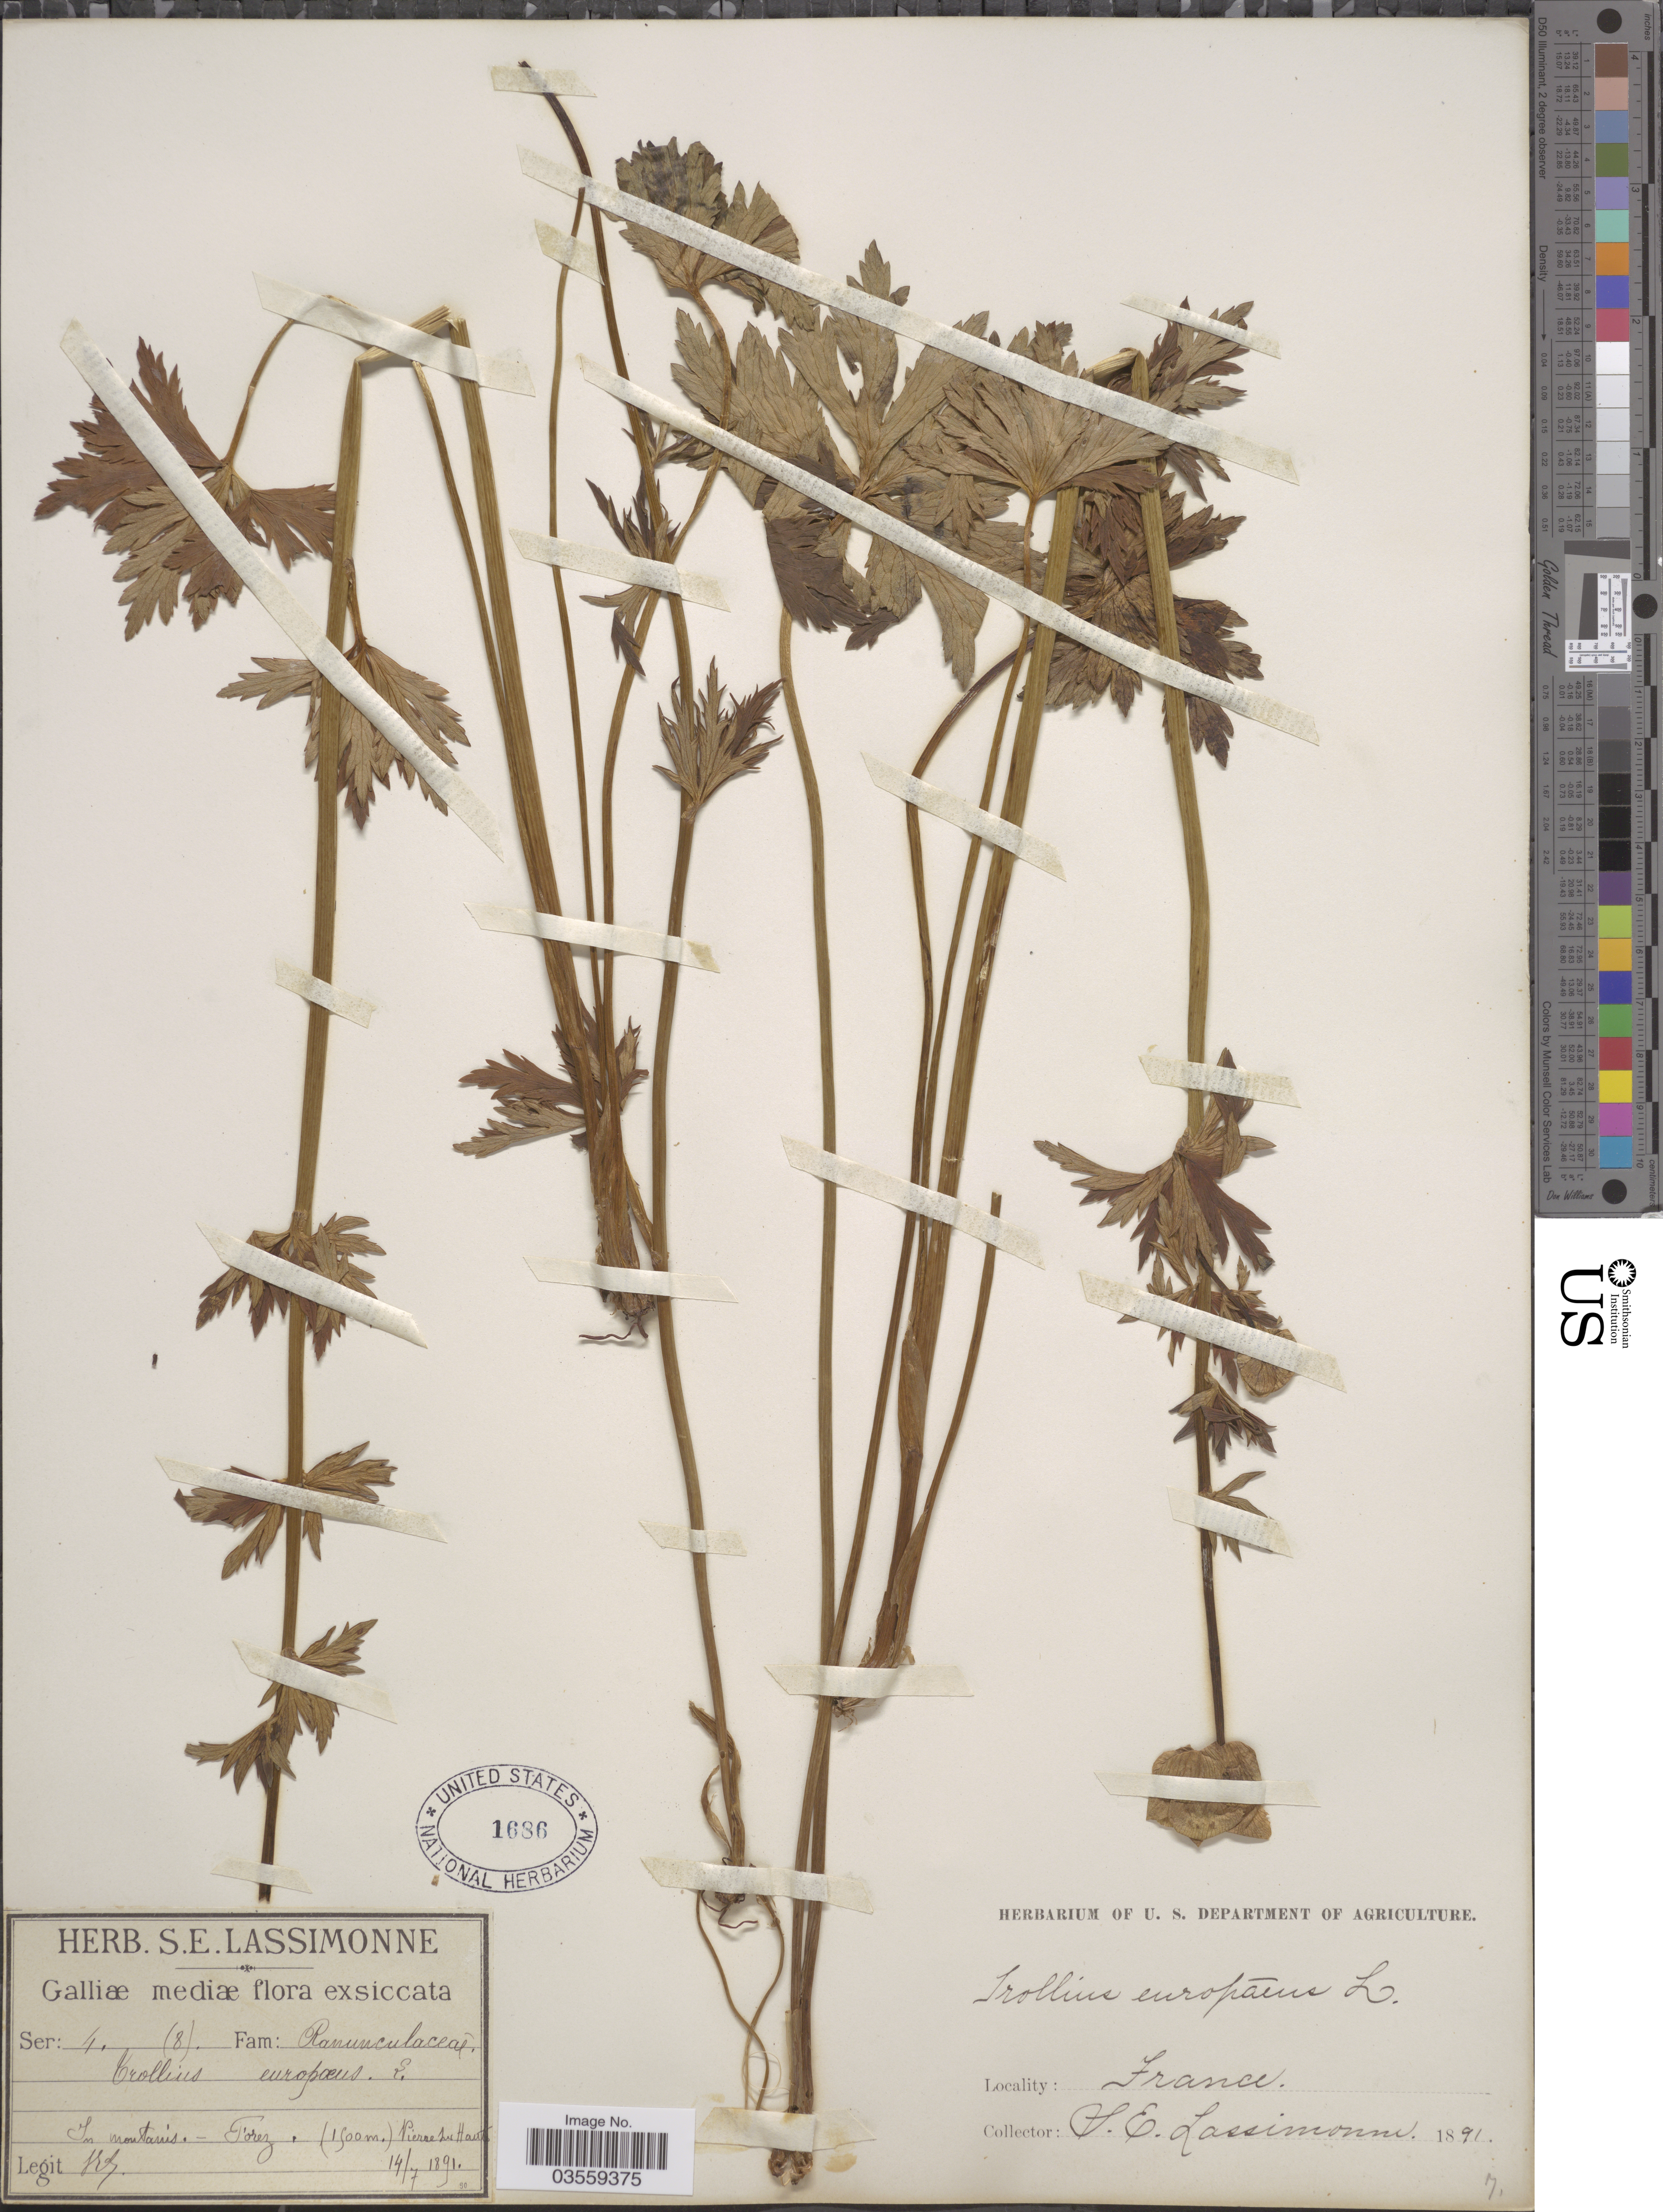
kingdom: Plantae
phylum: Tracheophyta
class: Magnoliopsida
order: Ranunculales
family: Ranunculaceae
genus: Trollius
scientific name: Trollius europaeus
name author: L.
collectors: S. Lassimonne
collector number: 4(8)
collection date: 1891-07-14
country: France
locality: Galliæ mediæ. In montanis-Tórez. Pierre sur Haute.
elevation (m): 1500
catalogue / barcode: US 1686